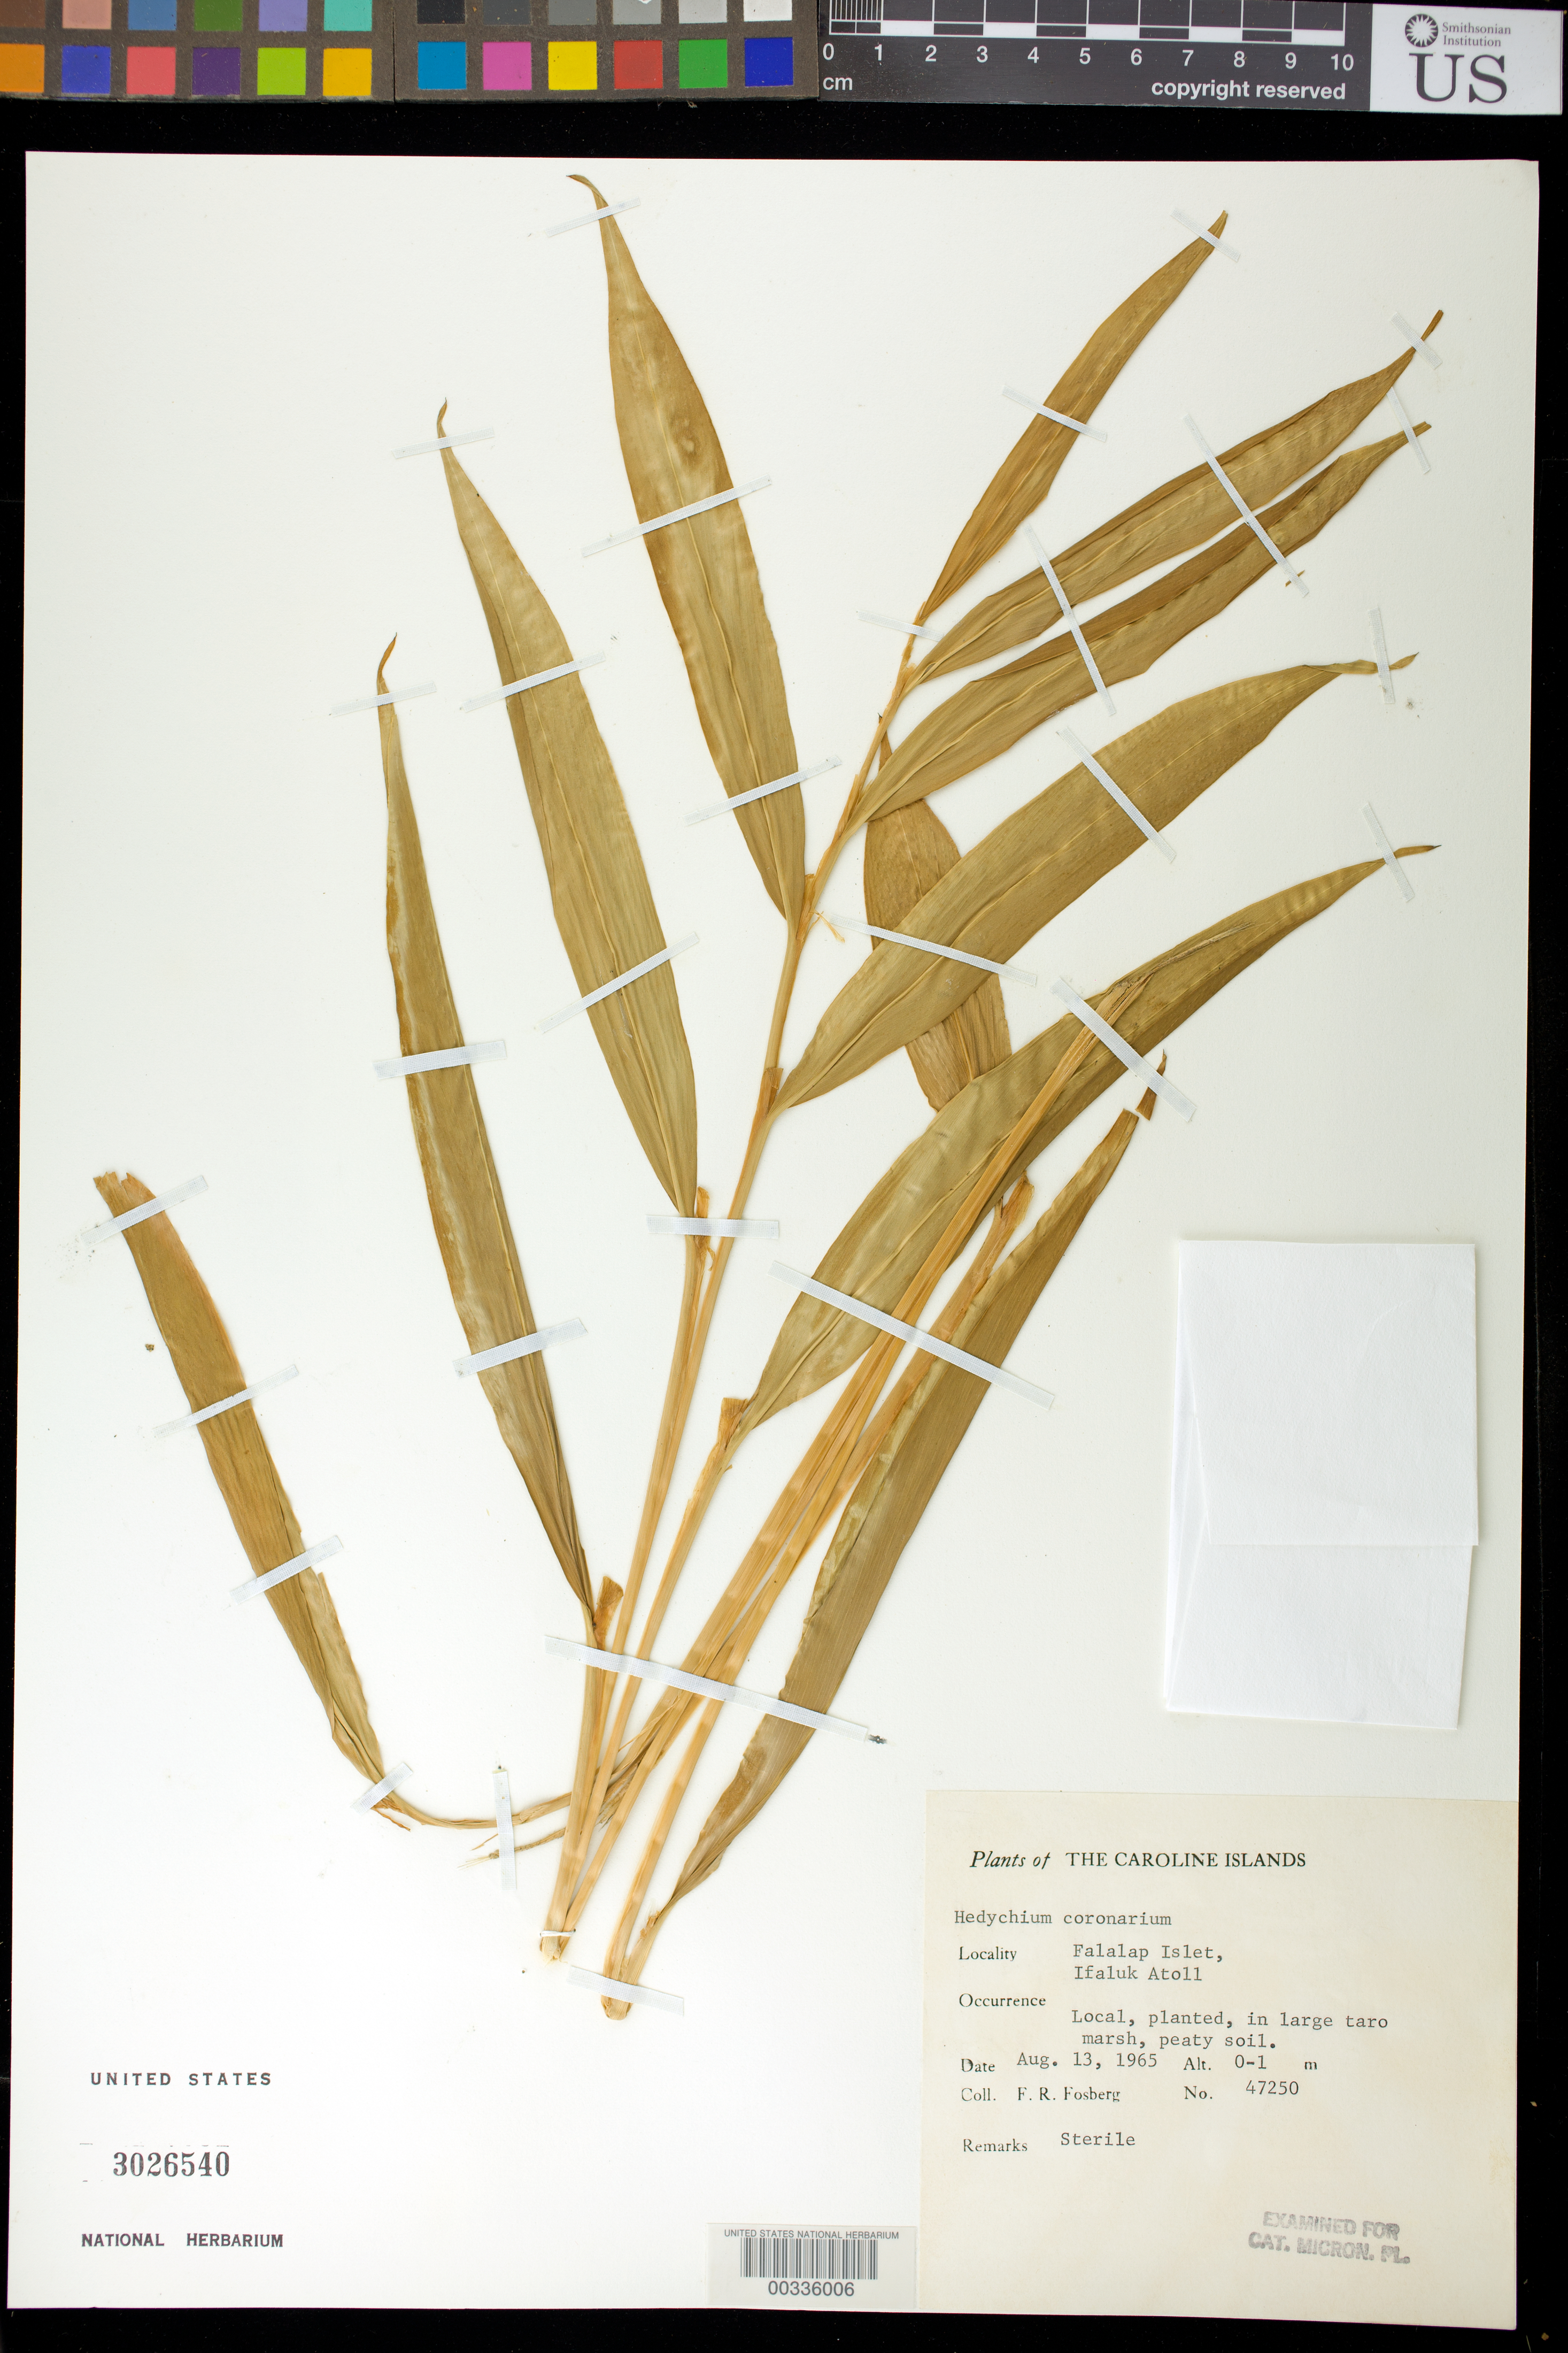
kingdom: Plantae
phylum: Tracheophyta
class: Liliopsida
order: Zingiberales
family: Zingiberaceae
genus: Hedychium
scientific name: Hedychium coronarium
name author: J. Koenig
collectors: F. R. Fosberg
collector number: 47250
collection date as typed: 13 Aug 1965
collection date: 1965-08-13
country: Micronesia, Federated States of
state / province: Yap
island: Ifalik (Ifaluk) Atoll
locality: Plants of the caroline islands, falalap islet, ifaluk atoll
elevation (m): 0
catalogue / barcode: US 3026540